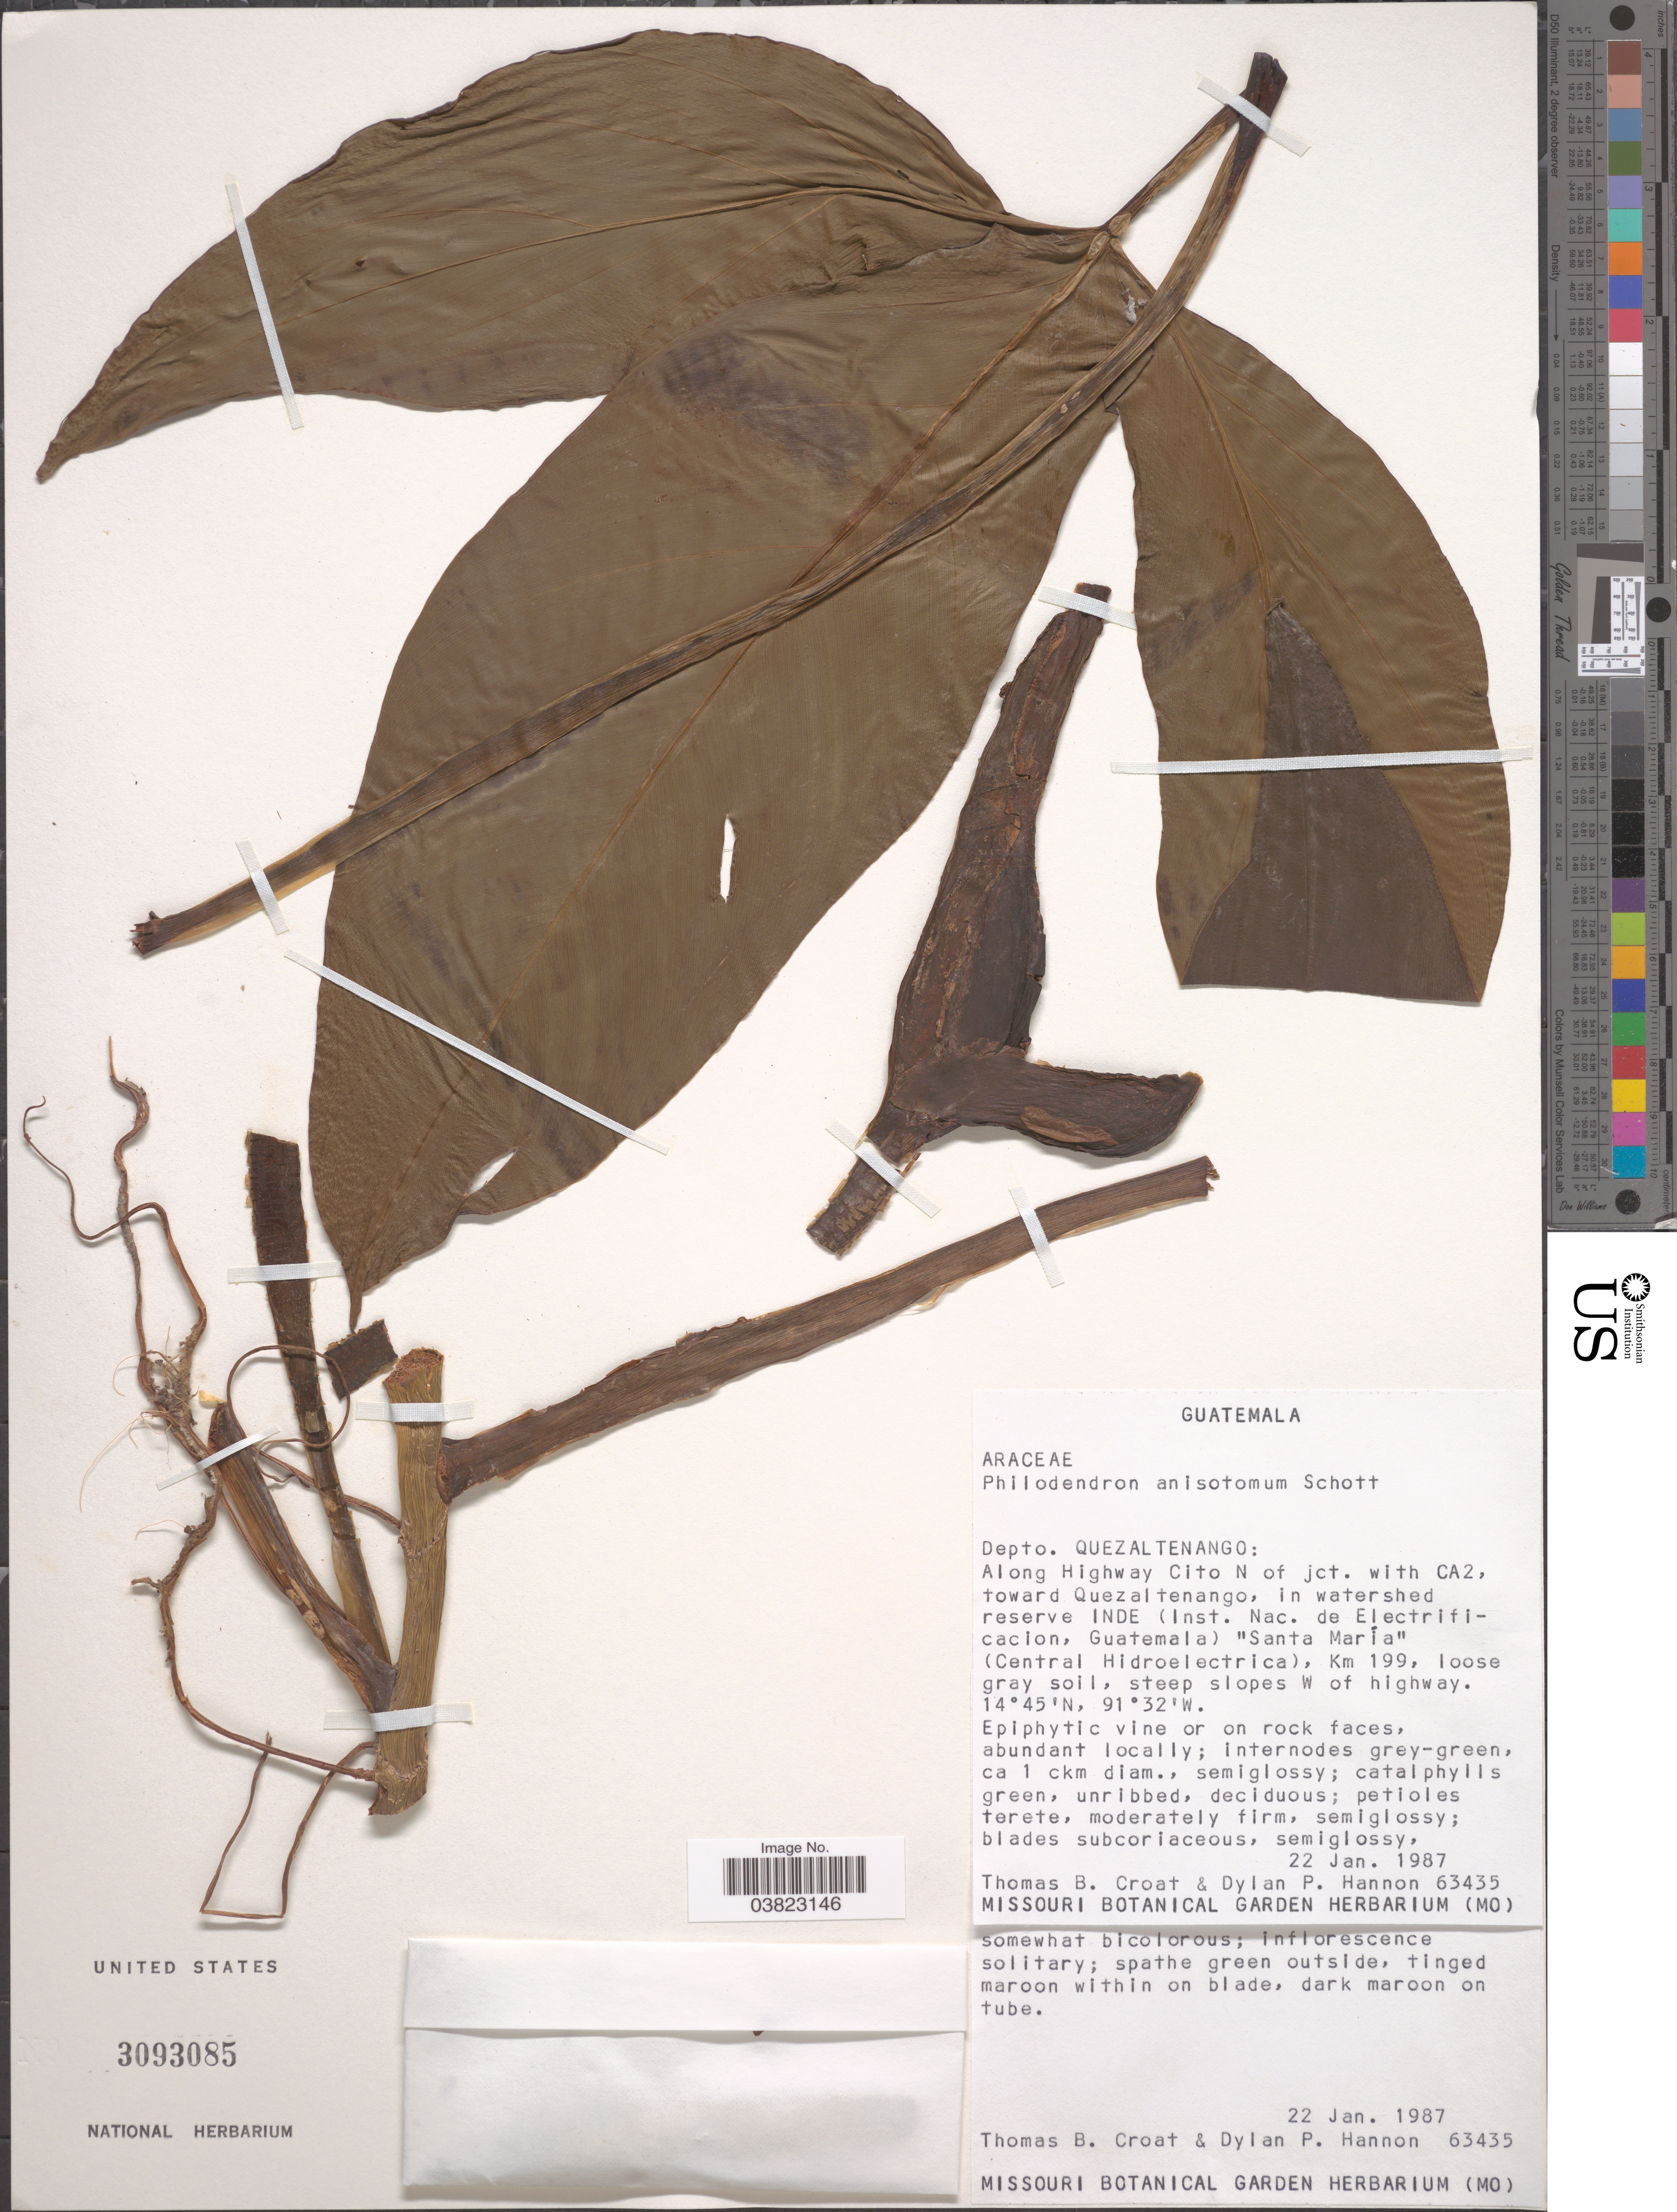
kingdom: Plantae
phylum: Tracheophyta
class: Liliopsida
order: Alismatales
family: Araceae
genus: Philodendron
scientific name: Philodendron anisotomum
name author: Schott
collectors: T. B. Croat & D. Hannon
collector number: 63435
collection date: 1987-01-22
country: Guatemala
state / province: Quetzaltenango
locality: Depto. Quezaltenango: Along Highway Cito N of jct. with CA2, toward Quezaltenango, in watershed reserve INDE (Inst. Nac. de Electrificacion, Guatemala). 'Santa María' (Central Hidroelectrica), Km 199, steep slopes W of highway.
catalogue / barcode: US 3093085